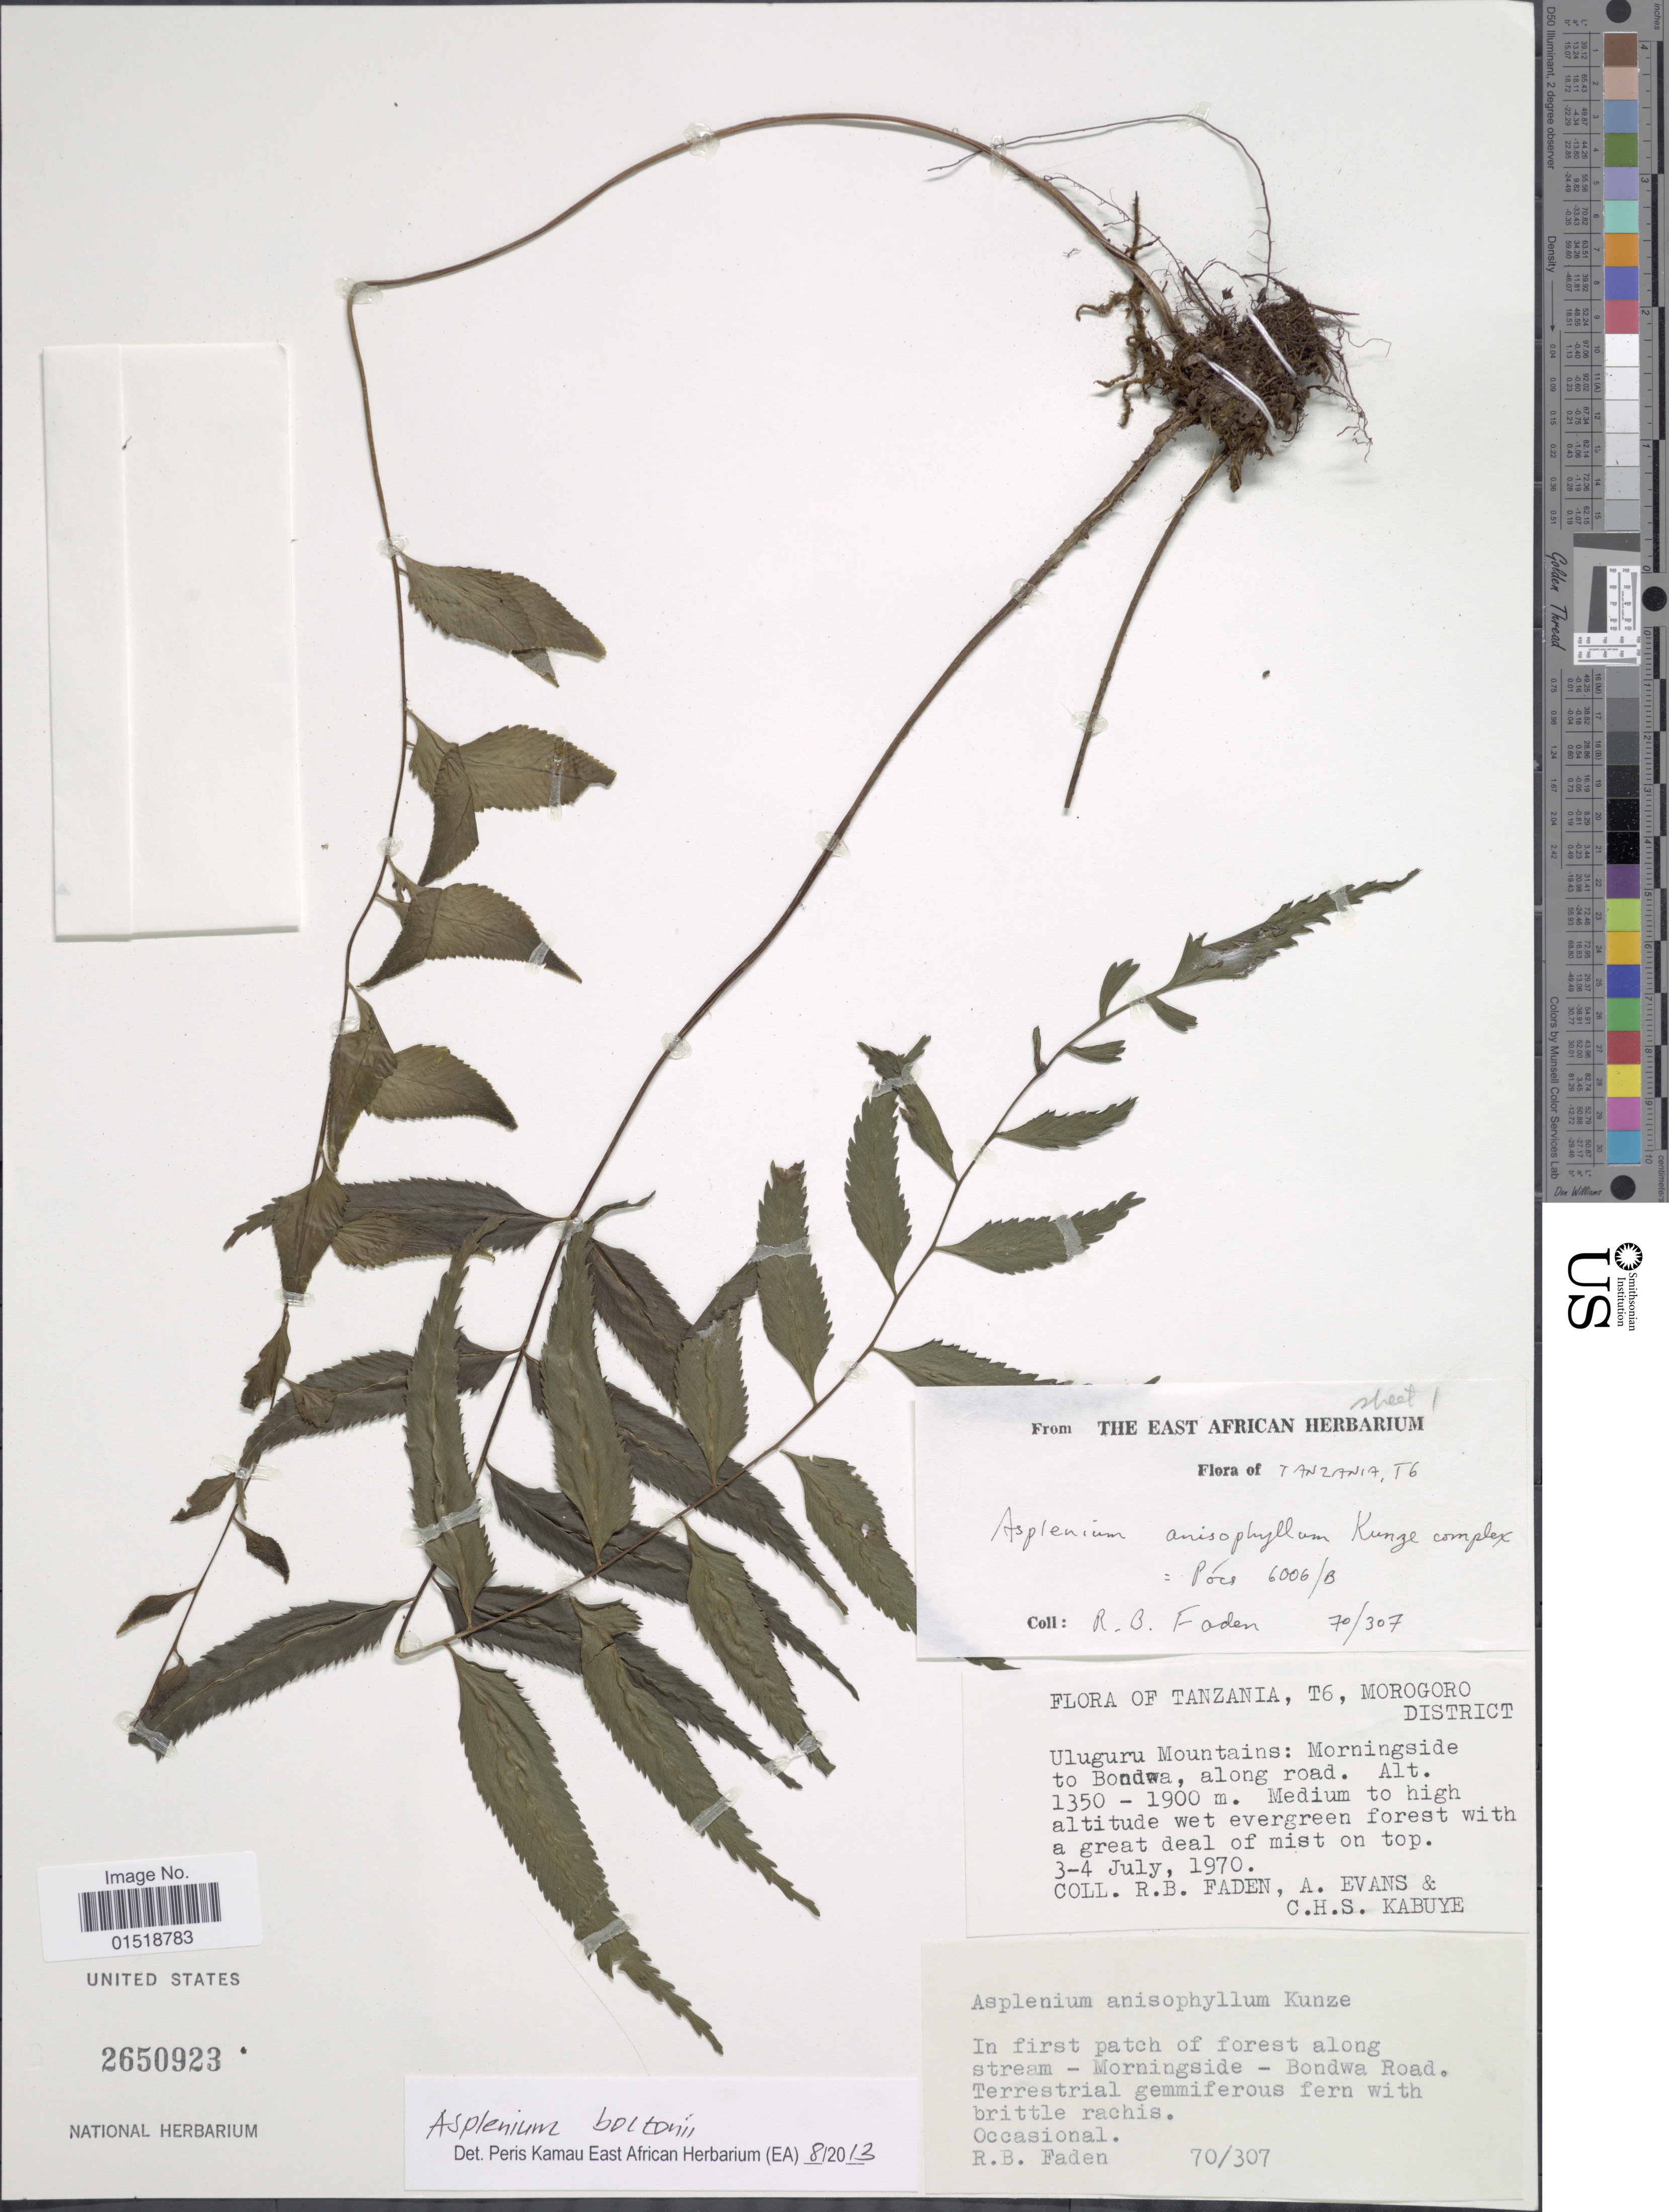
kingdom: Plantae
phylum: Tracheophyta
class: Polypodiopsida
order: Polypodiales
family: Aspleniaceae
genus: Asplenium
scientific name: Asplenium boltonii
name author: Hook. ex Schelpe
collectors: R. B. Faden, A. Evans & C. Kabuye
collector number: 70/307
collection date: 1970-07-03/1970-07-04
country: Tanzania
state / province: Morogoro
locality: T6, Morogoro District. Uluguru Mountains: Morningside to Bondwa, along road.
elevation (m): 1350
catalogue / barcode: US 2650923